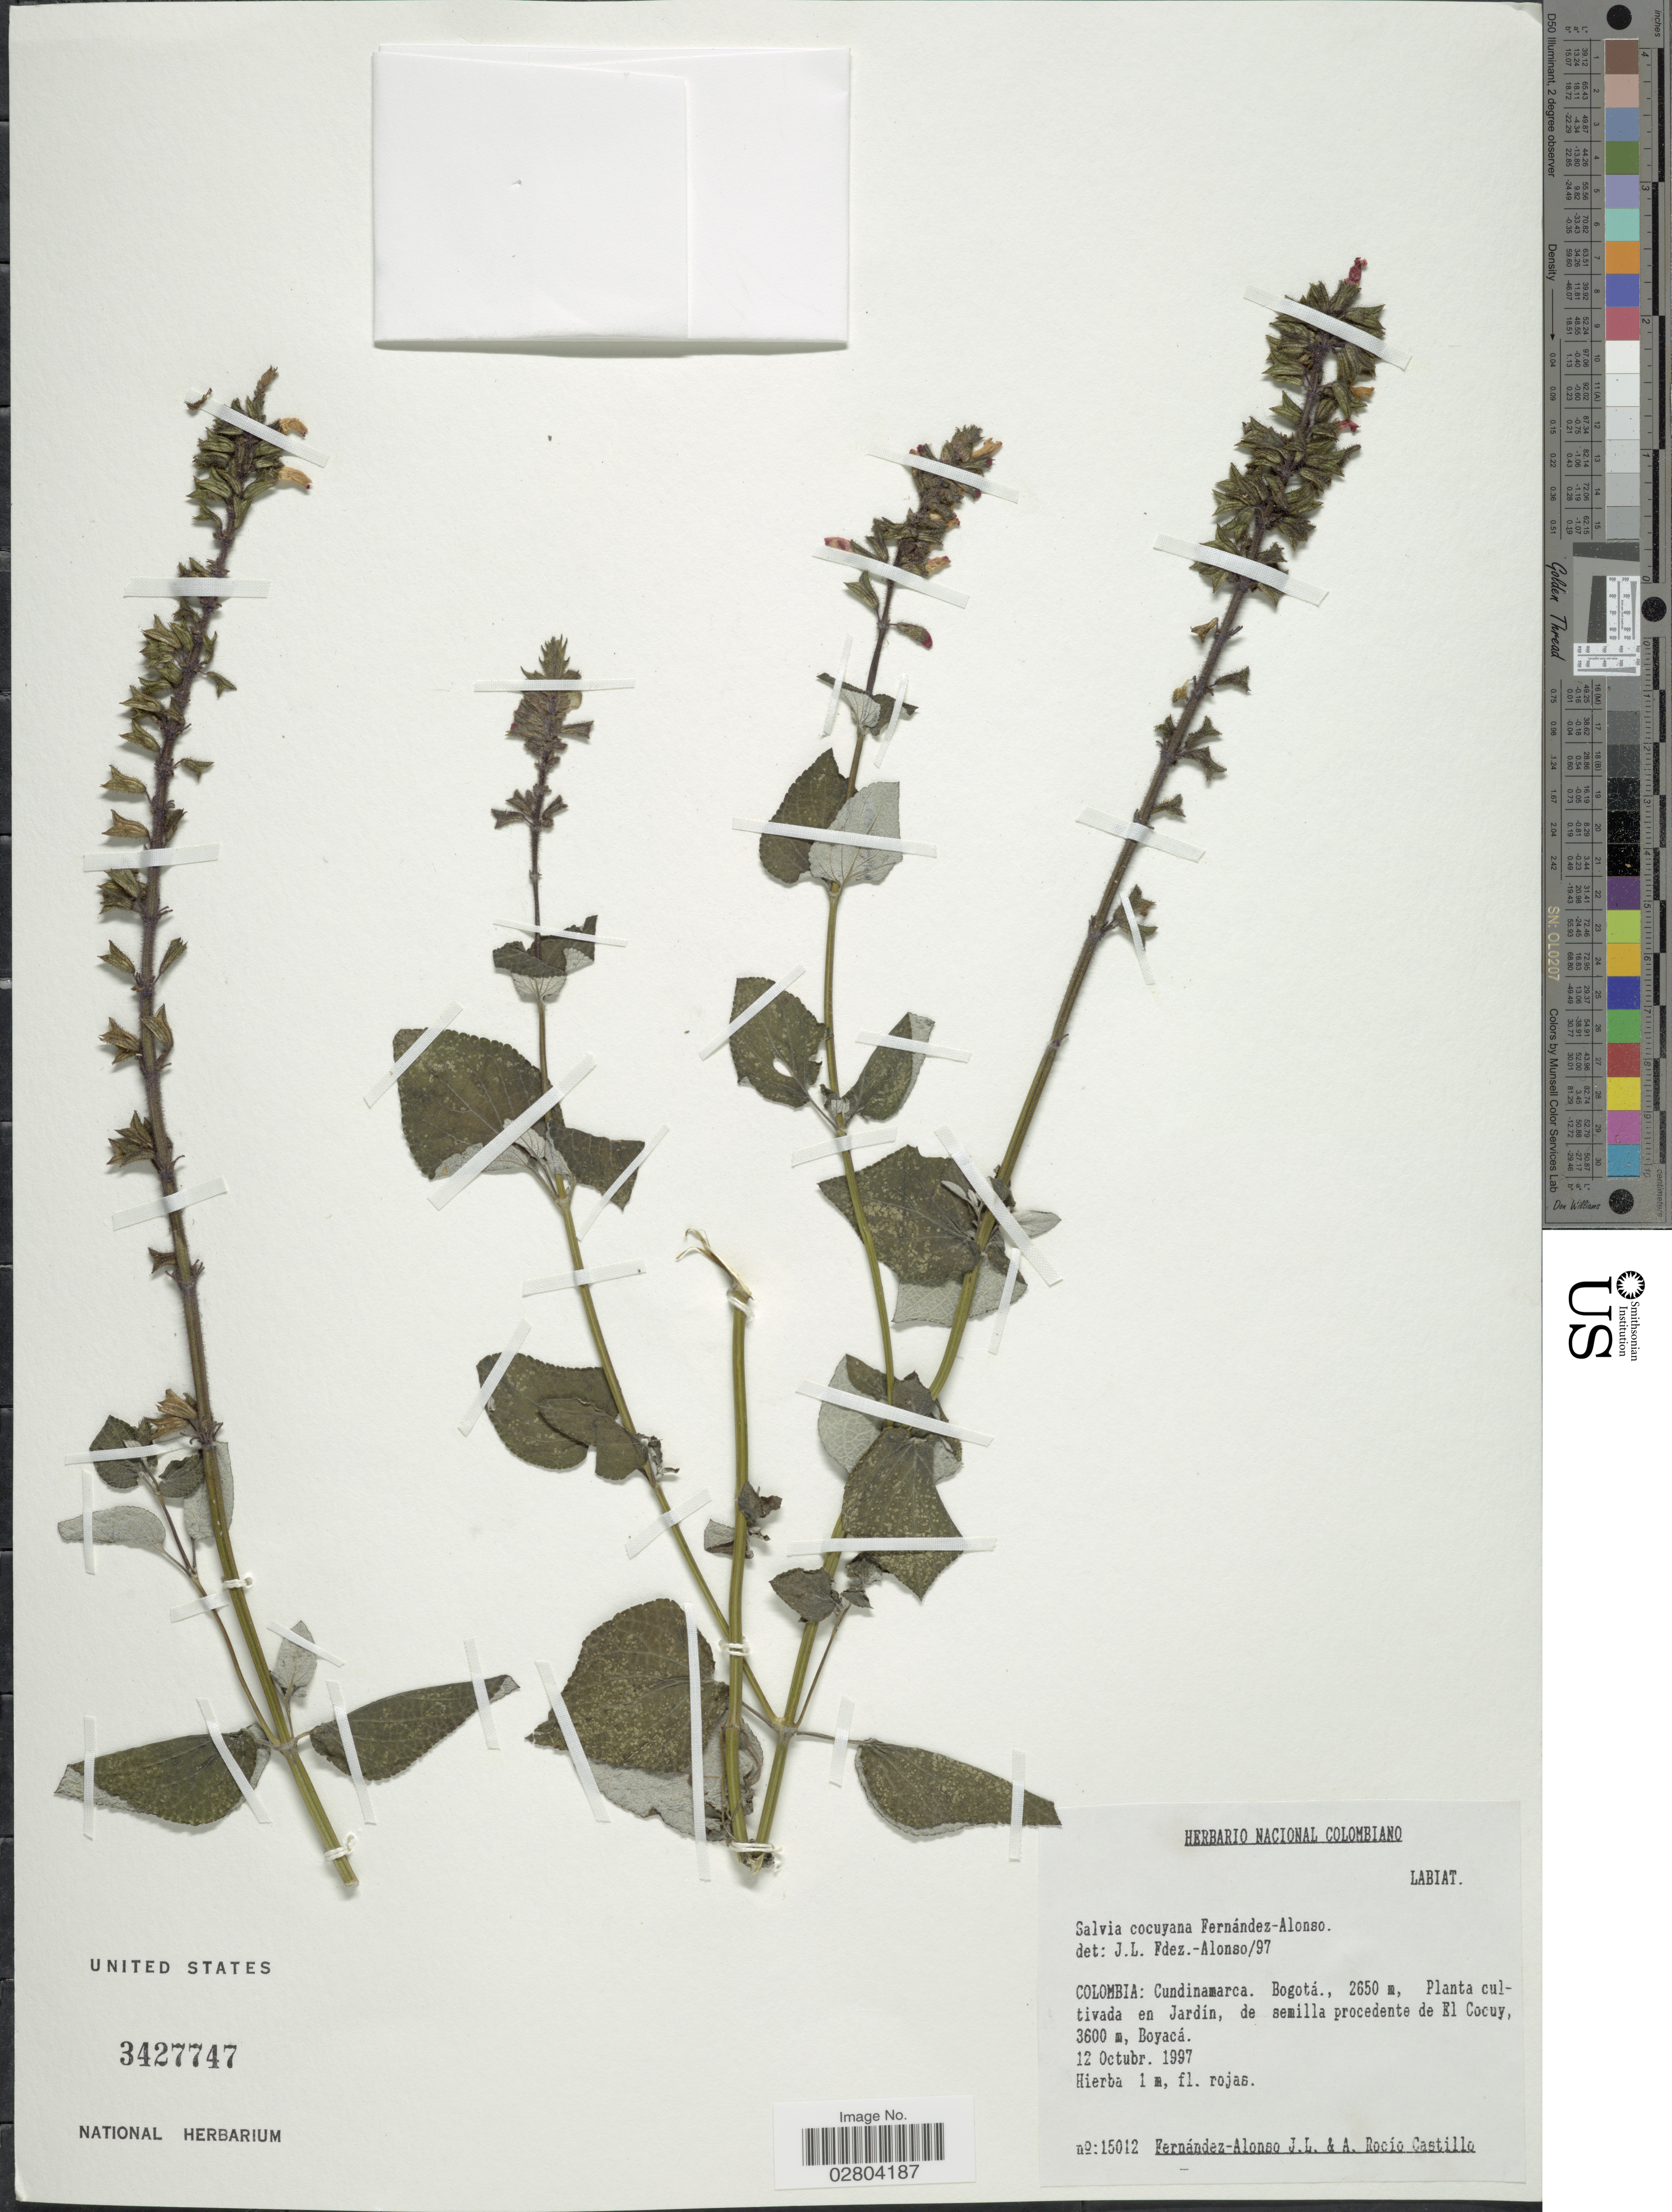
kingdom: Plantae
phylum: Tracheophyta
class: Magnoliopsida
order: Lamiales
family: Lamiaceae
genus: Salvia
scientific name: Salvia cocuyana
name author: Fern. Alonso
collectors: J. L. Fernández-Alonso & R. Castillo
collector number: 15012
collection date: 1997-10-12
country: Colombia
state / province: Cundinamarca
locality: Bogotá. Planta cultivada en Jardín.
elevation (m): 2650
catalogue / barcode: US 3427747